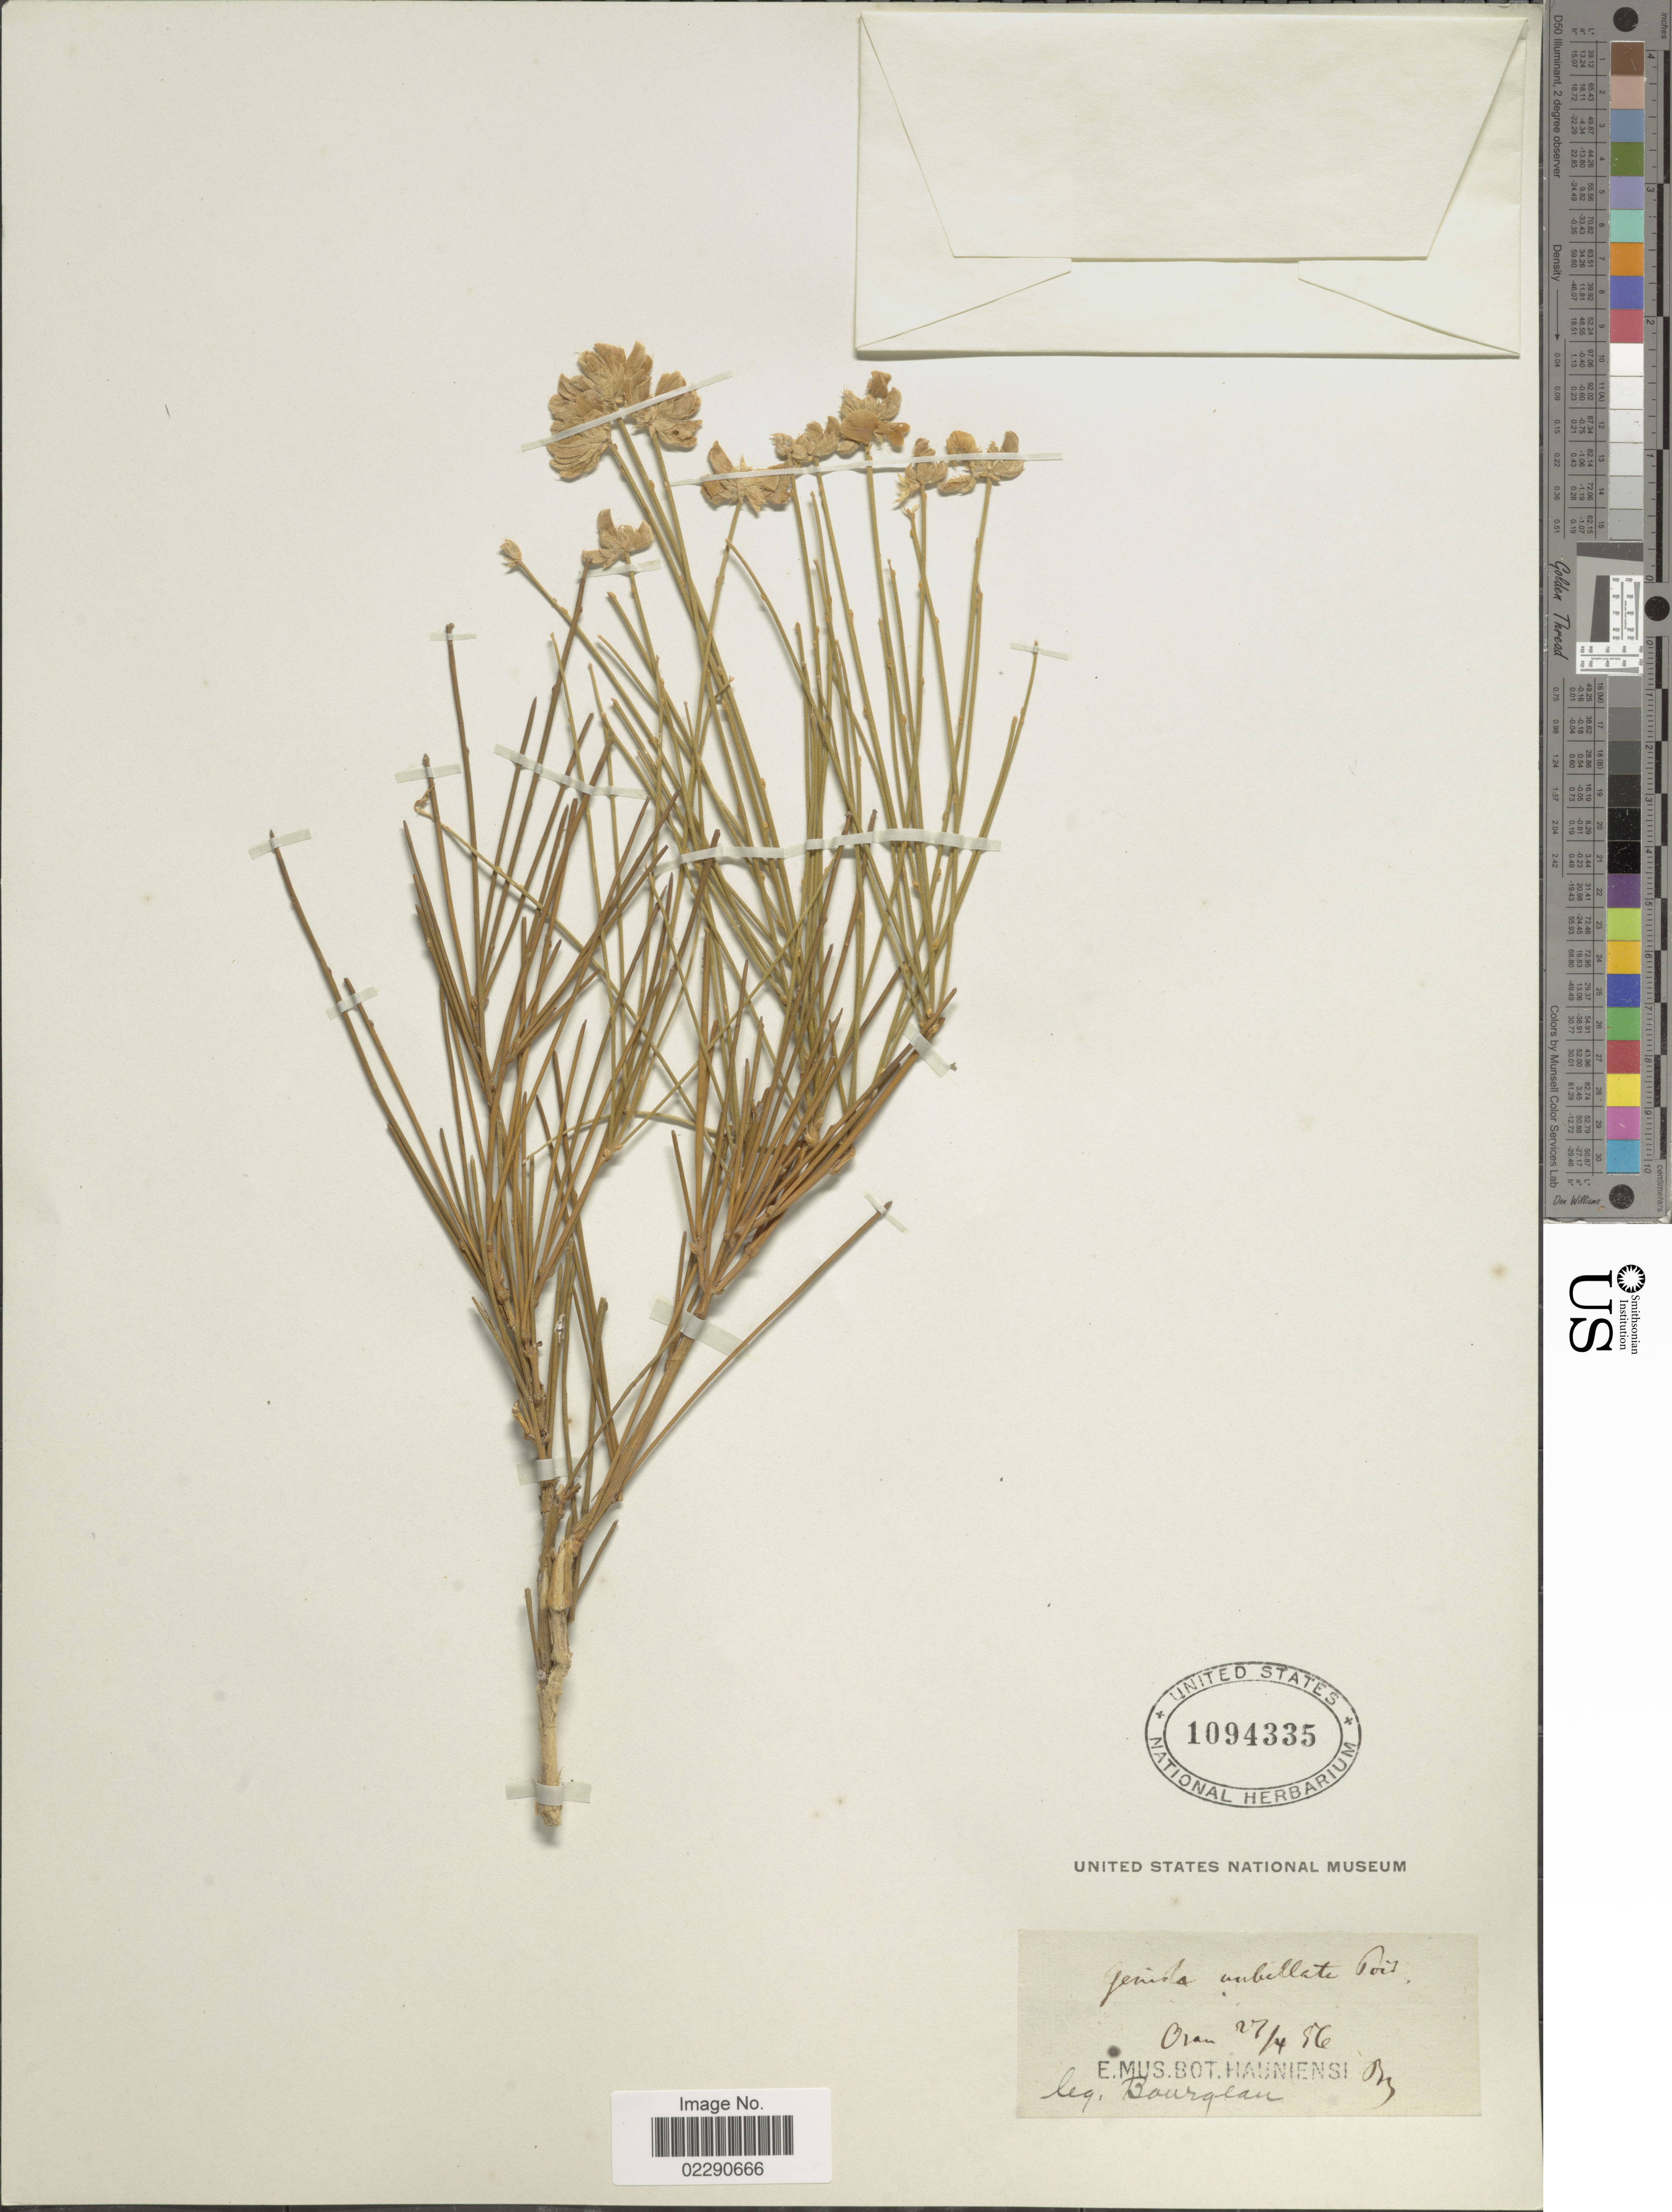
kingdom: Plantae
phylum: Tracheophyta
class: Magnoliopsida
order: Fabales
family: Fabaceae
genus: Genista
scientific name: Genista umbellata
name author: (L'Hér.) Poir.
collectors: -. Bourgeau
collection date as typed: Transcribed d/m/y: 27/4/56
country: Algeria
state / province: Oran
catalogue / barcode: US 1094335